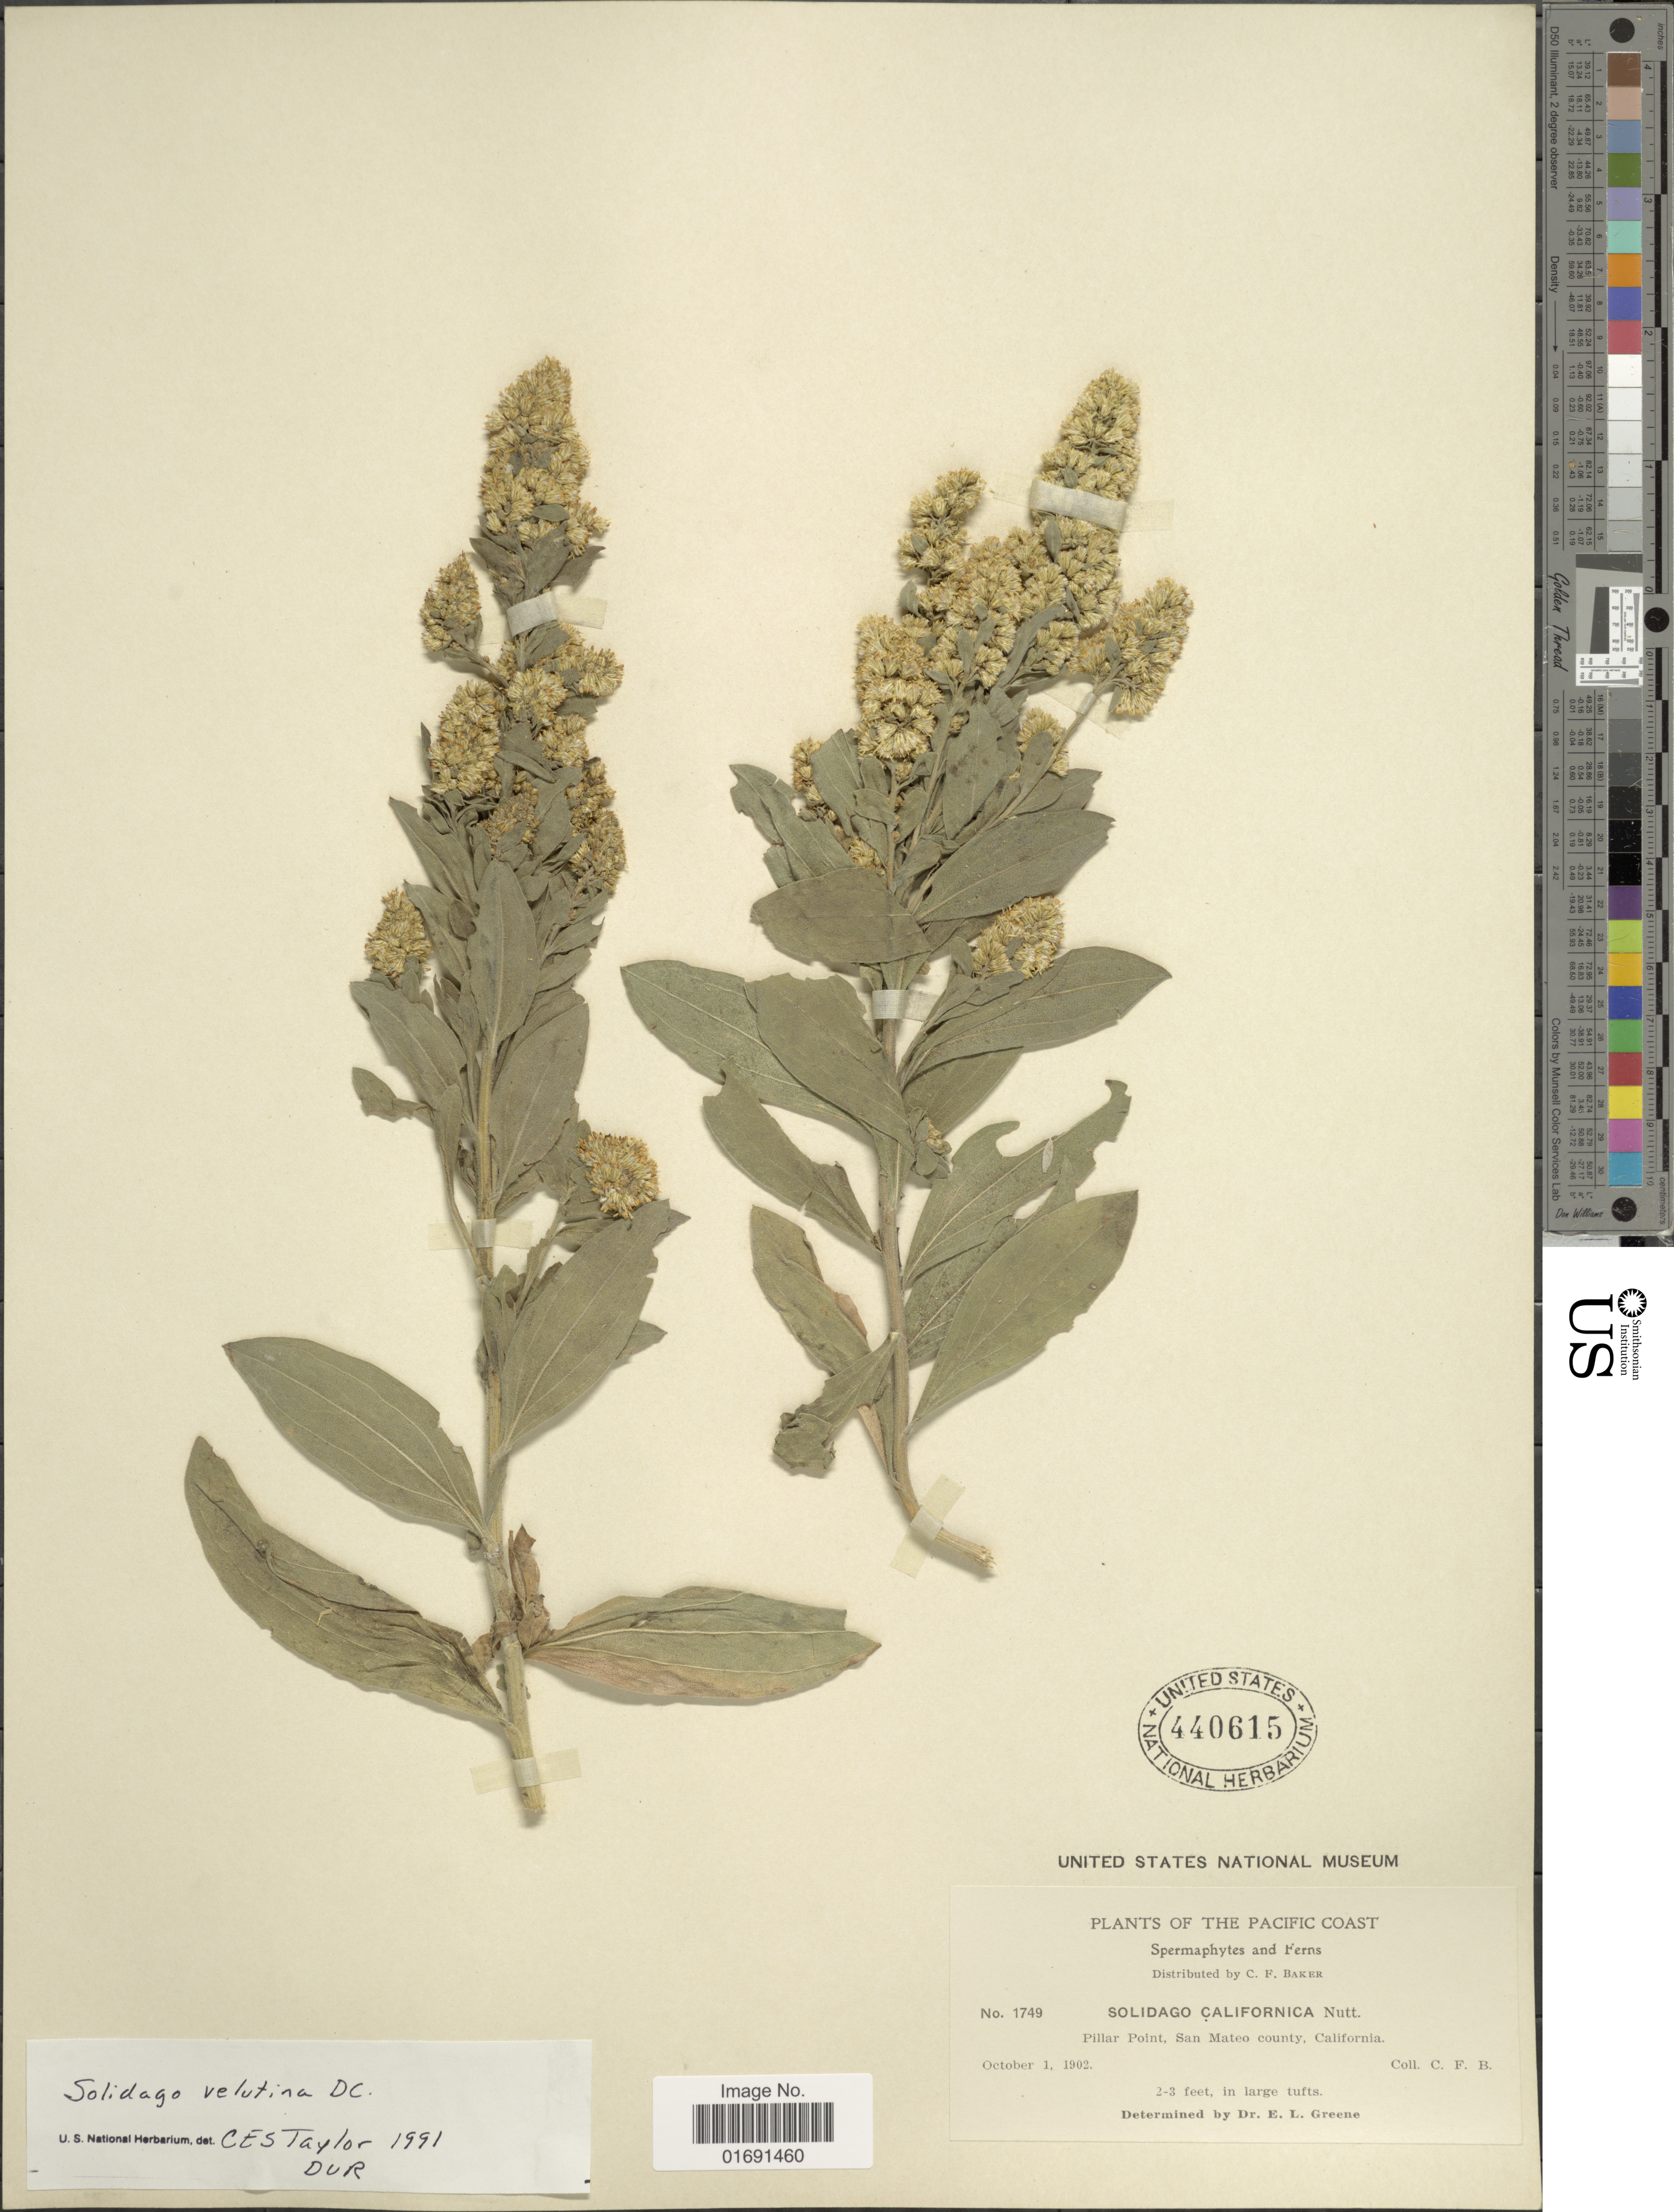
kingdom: Plantae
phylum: Tracheophyta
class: Magnoliopsida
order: Asterales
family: Asteraceae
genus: Solidago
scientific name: Solidago velutina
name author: DC.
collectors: C. F. Baker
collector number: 1749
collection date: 1902-10-01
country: United States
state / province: California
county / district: San Mateo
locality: Pacific Coast, Pillar Point, San Mateo County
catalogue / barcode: US 440615